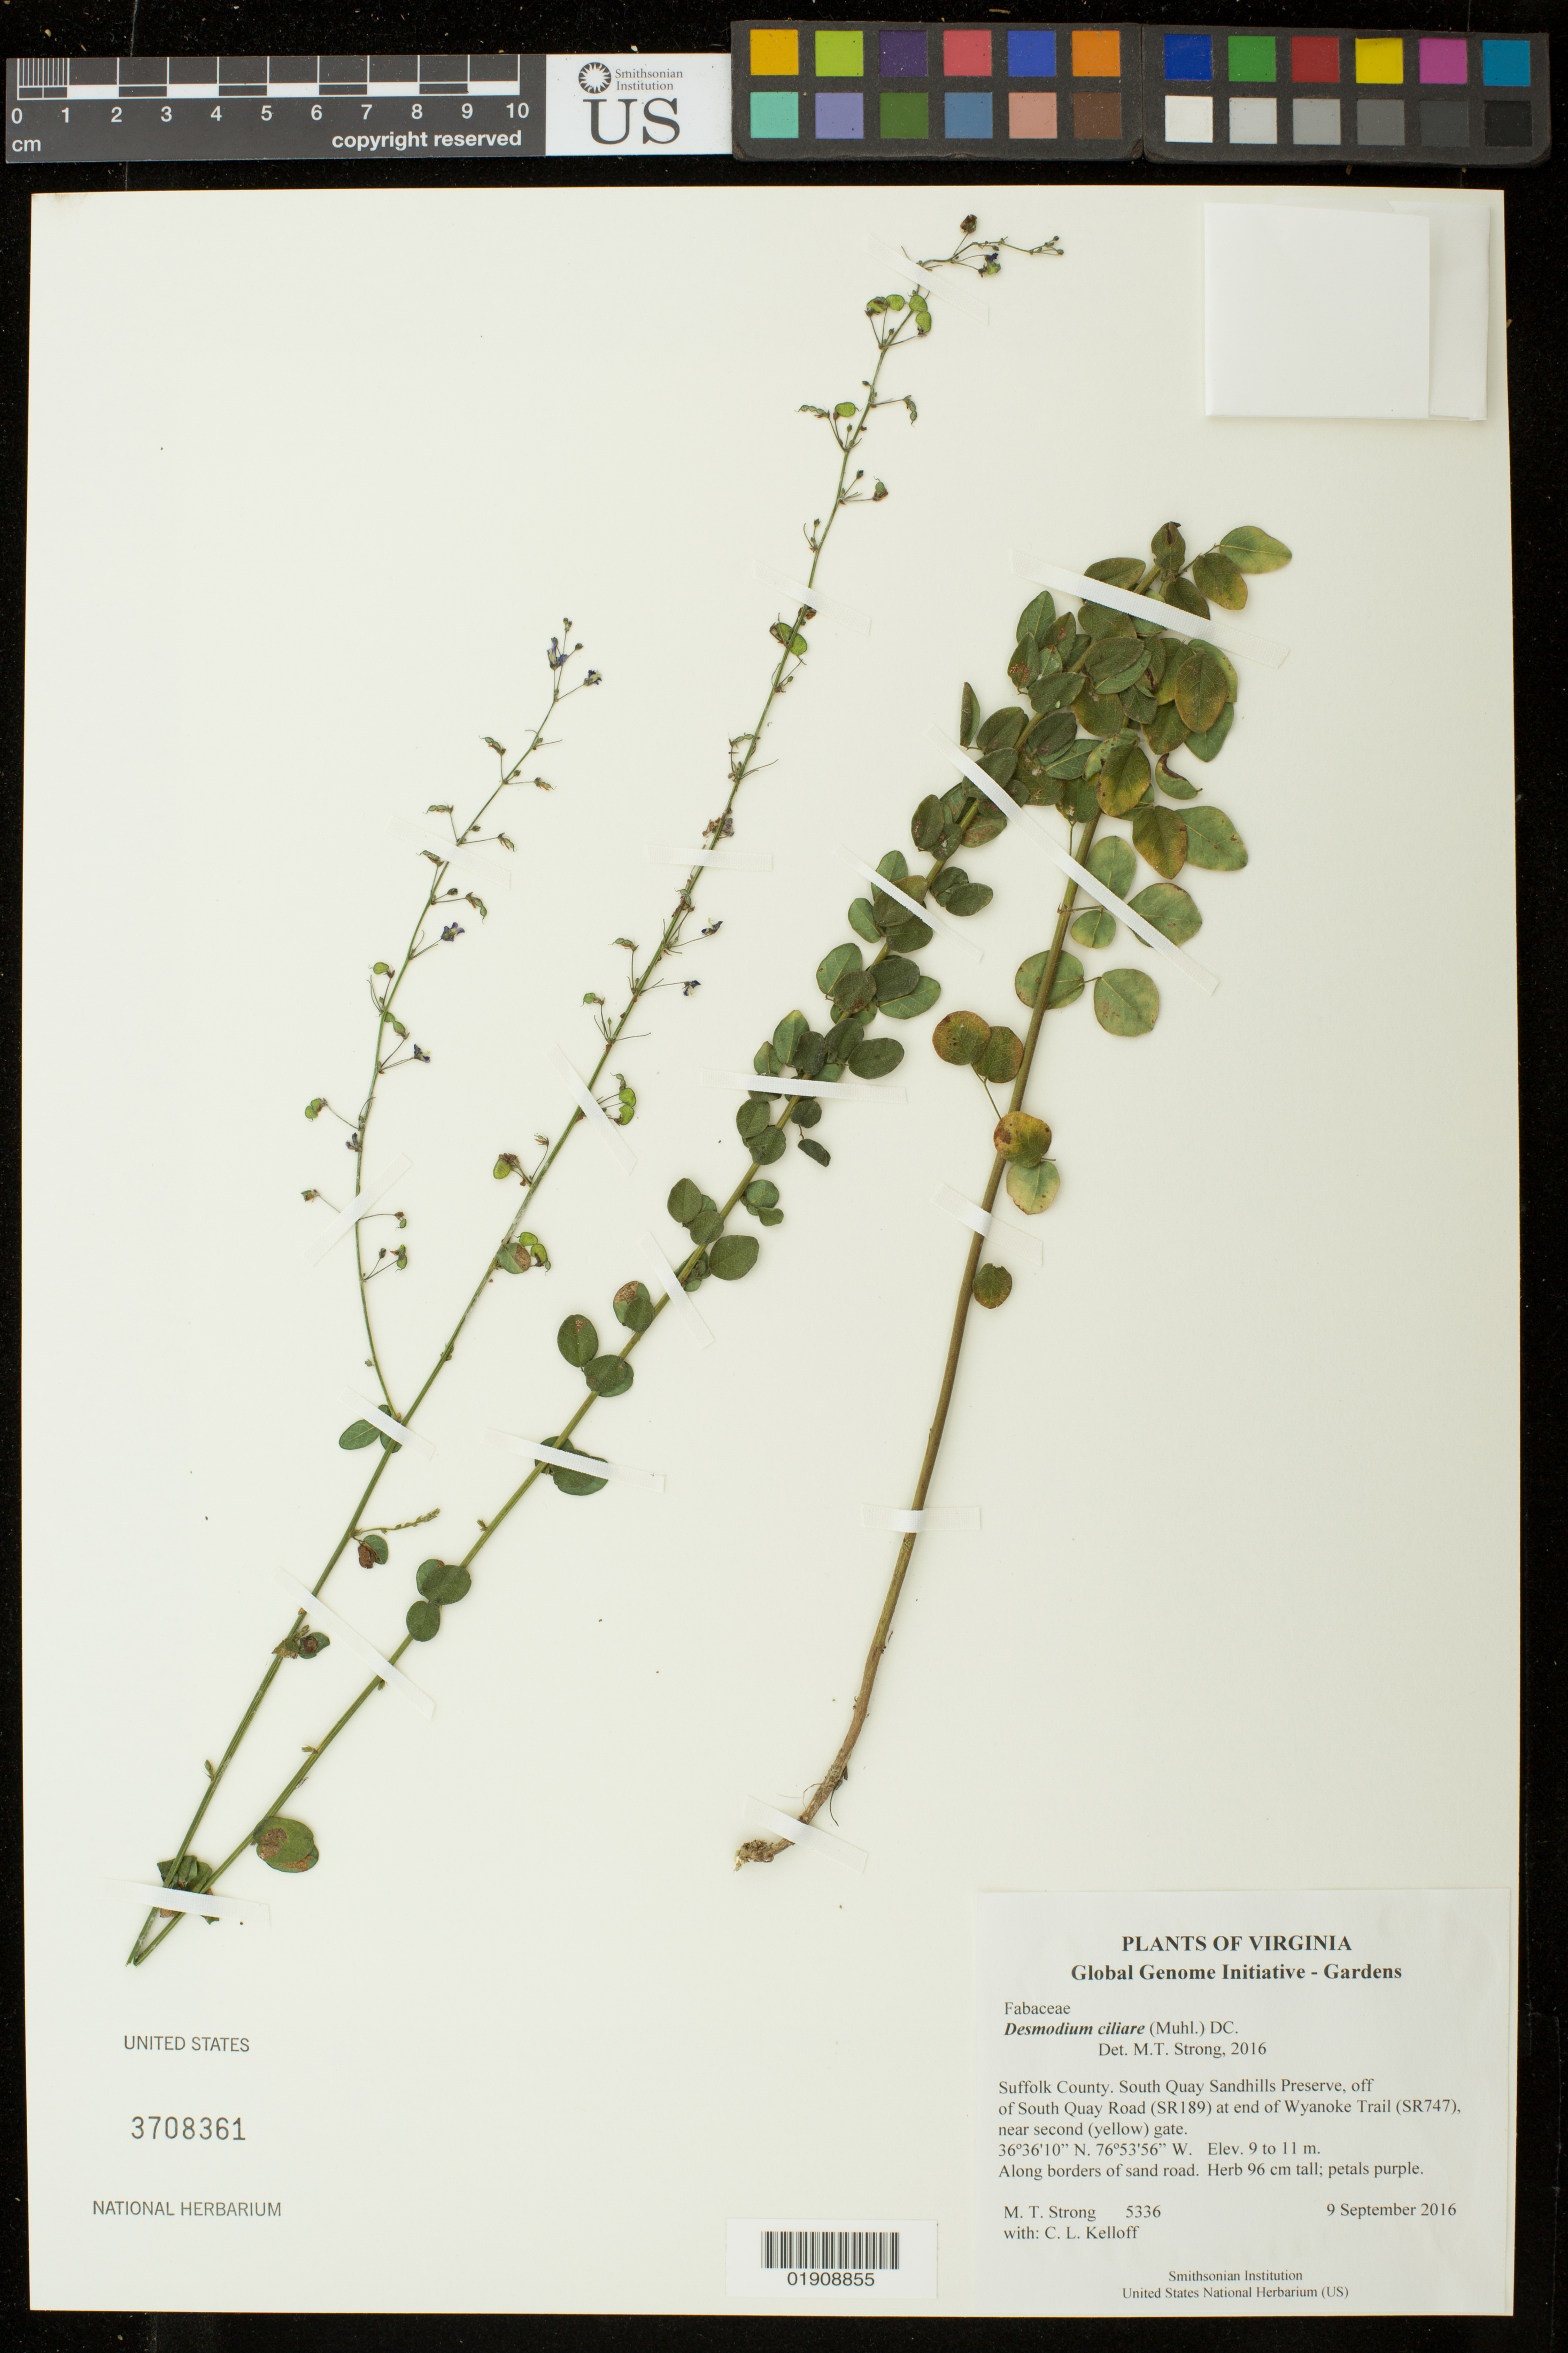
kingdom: Plantae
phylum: Tracheophyta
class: Magnoliopsida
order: Fabales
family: Fabaceae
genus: Desmodium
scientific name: Desmodium ciliare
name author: (Muhl. ex Willd.) DC.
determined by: Strong, Mark T., (BOT), Smithsonian Institution - National Museum of Natural History (UNITED STATES)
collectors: M. T. Strong & C. L. Kelloff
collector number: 5336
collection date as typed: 9 September 2016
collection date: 2016-09-09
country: United States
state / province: Virginia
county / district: City of Suffolk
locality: South Quay Sandhills Preserve. Off of South Quay Road (SR189) at end of Wyanoke Trail (SR747), near second (yellow) gate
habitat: Along borders of sand road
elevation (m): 9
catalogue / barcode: US 3708361